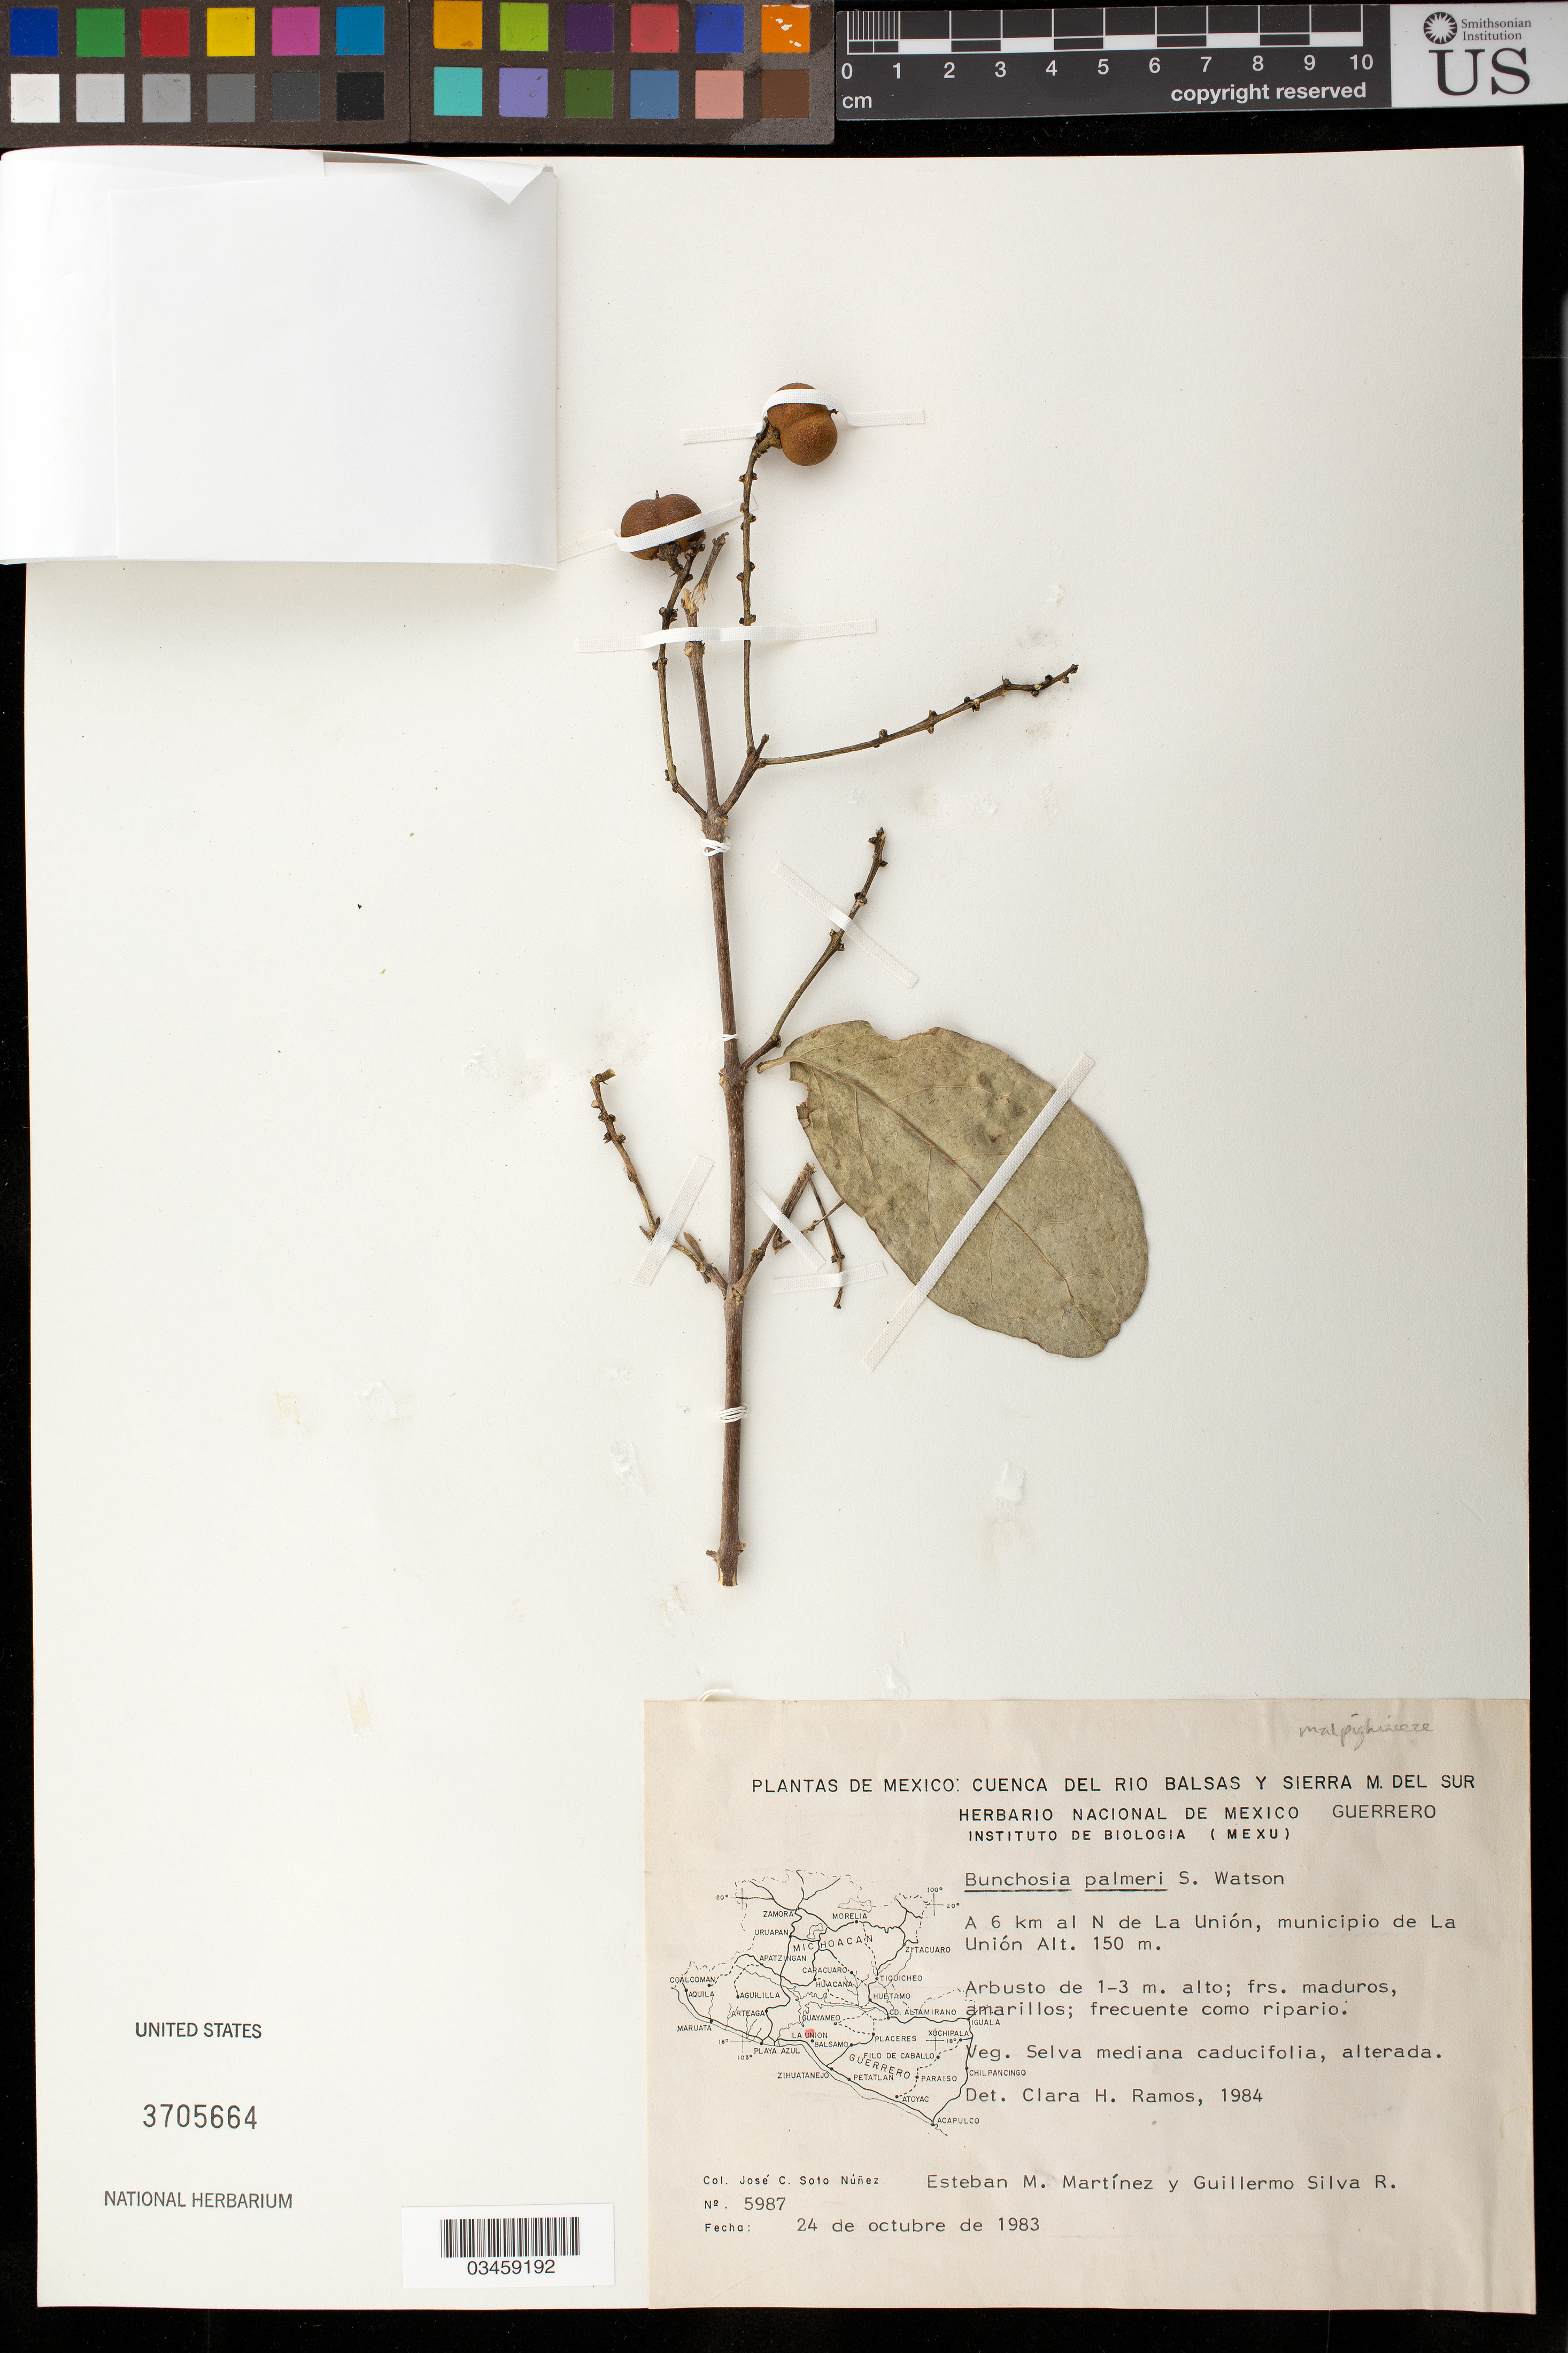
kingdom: Plantae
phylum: Tracheophyta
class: Magnoliopsida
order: Malpighiales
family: Malpighiaceae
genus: Bunchosia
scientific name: Bunchosia palmeri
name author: S. Watson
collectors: J. C. Soto Núñez, E. M. Martínez S. & R. Guillermo Silva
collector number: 5987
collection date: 1983-10-24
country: Mexico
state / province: Guerrero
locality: A 6 km al N de La Union, municipio de La Union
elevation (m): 150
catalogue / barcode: US 3705664